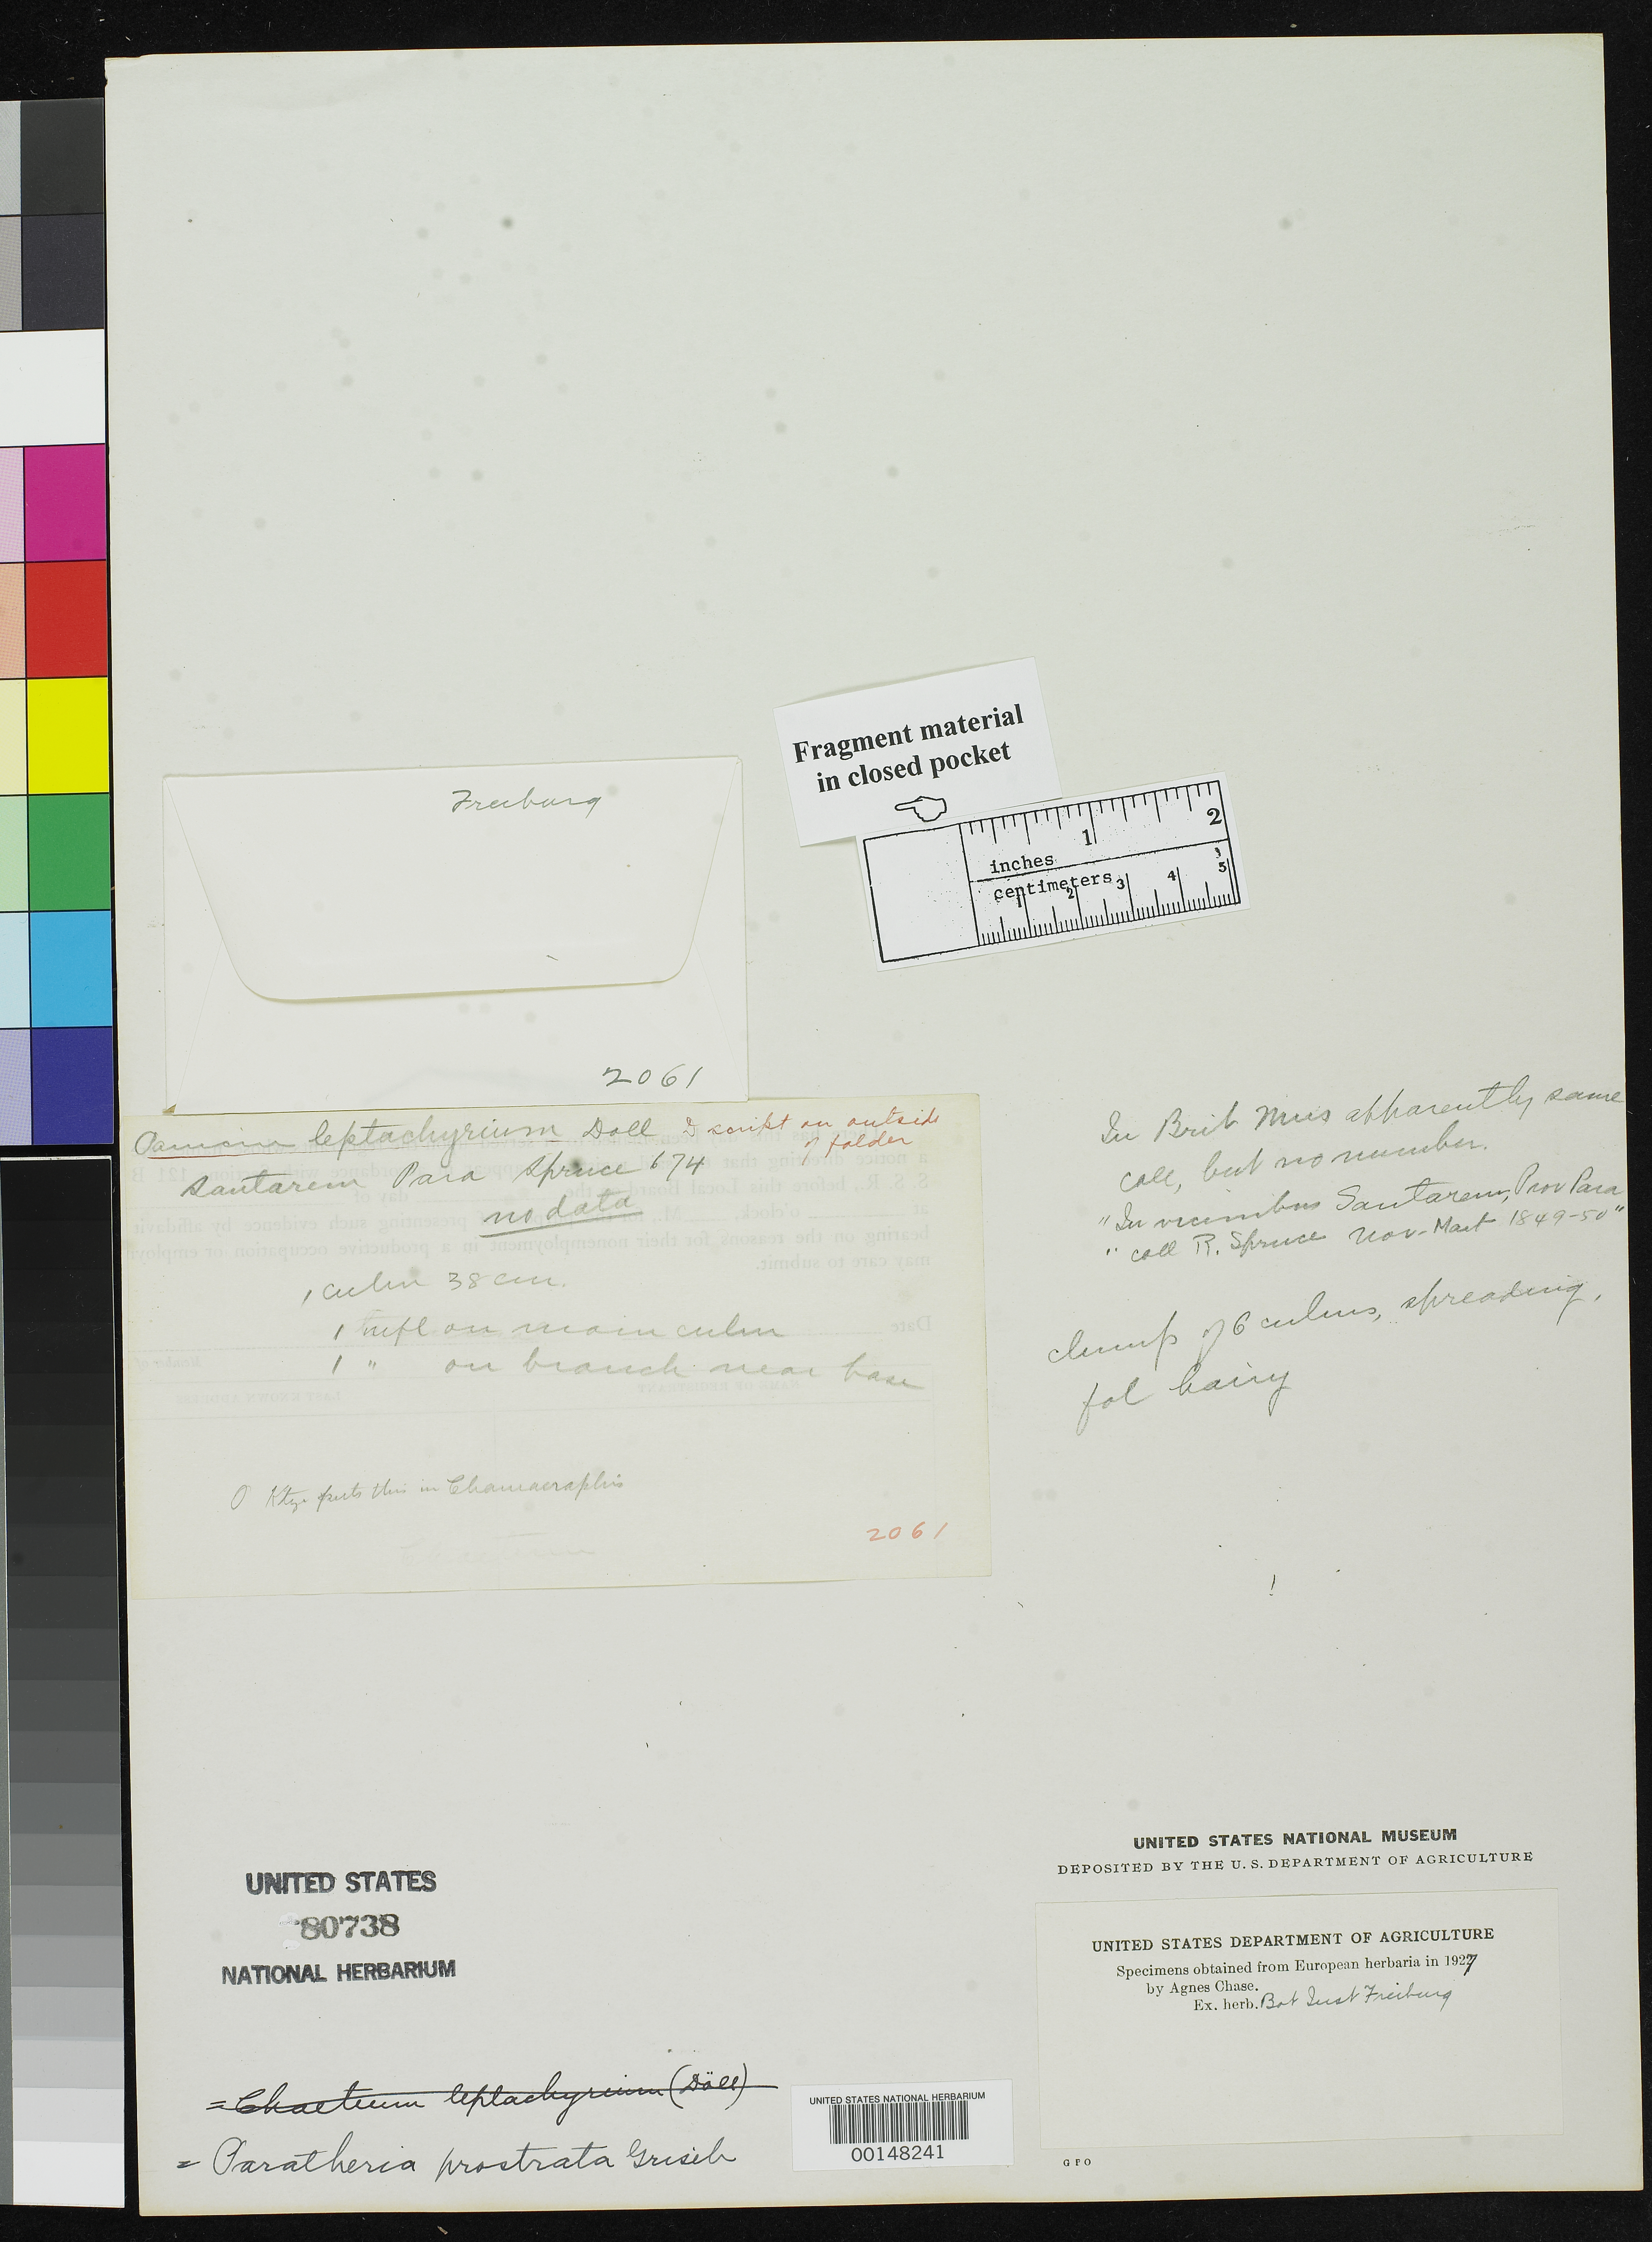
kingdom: Plantae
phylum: Tracheophyta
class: Liliopsida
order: Poales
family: Poaceae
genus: Panicum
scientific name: Panicum leptachyrium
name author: Döll in Mart.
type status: Type Fragment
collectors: R. Spruce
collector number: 694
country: Brazil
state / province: Pará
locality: Santarem.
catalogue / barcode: US 80738